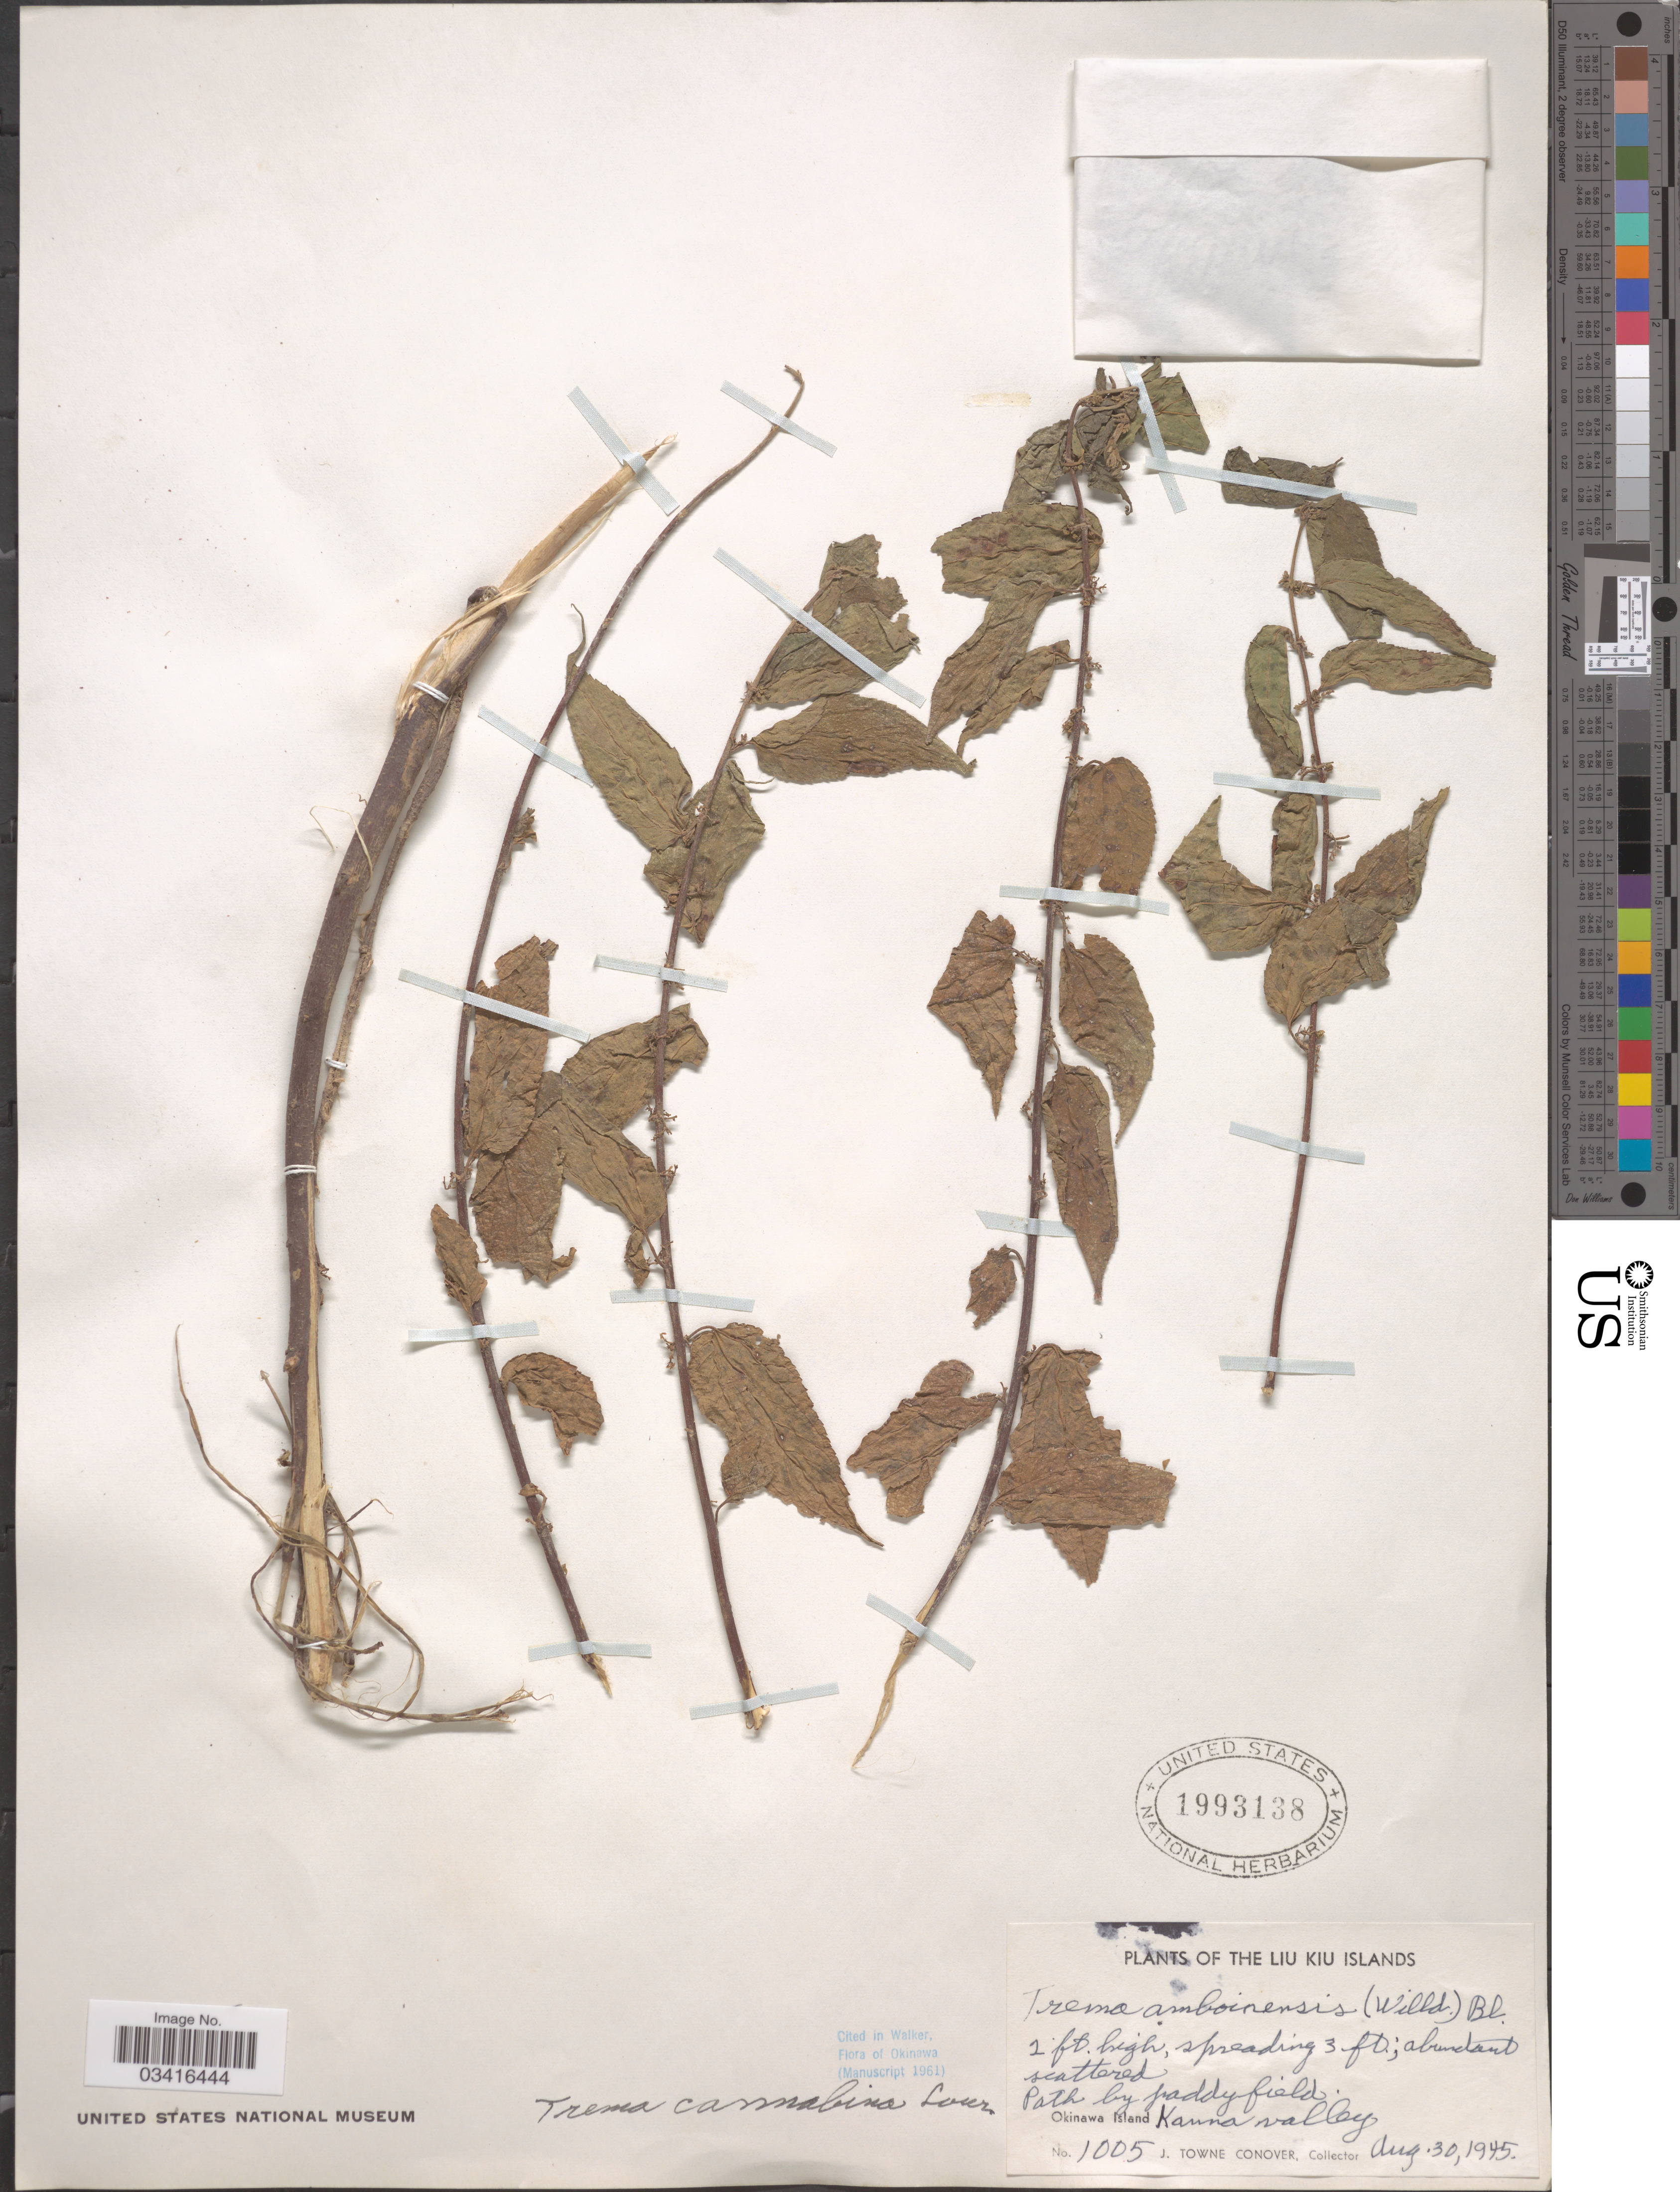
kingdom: Plantae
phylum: Tracheophyta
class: Magnoliopsida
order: Rosales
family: Cannabaceae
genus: Trema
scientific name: Trema cannabina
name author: Lour.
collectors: J. T. Conover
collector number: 1005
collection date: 1945-08-30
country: Japan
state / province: Okinawa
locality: Liu Kiu Islands. Okinawa Island. Kanna valley.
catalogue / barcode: US 1993138